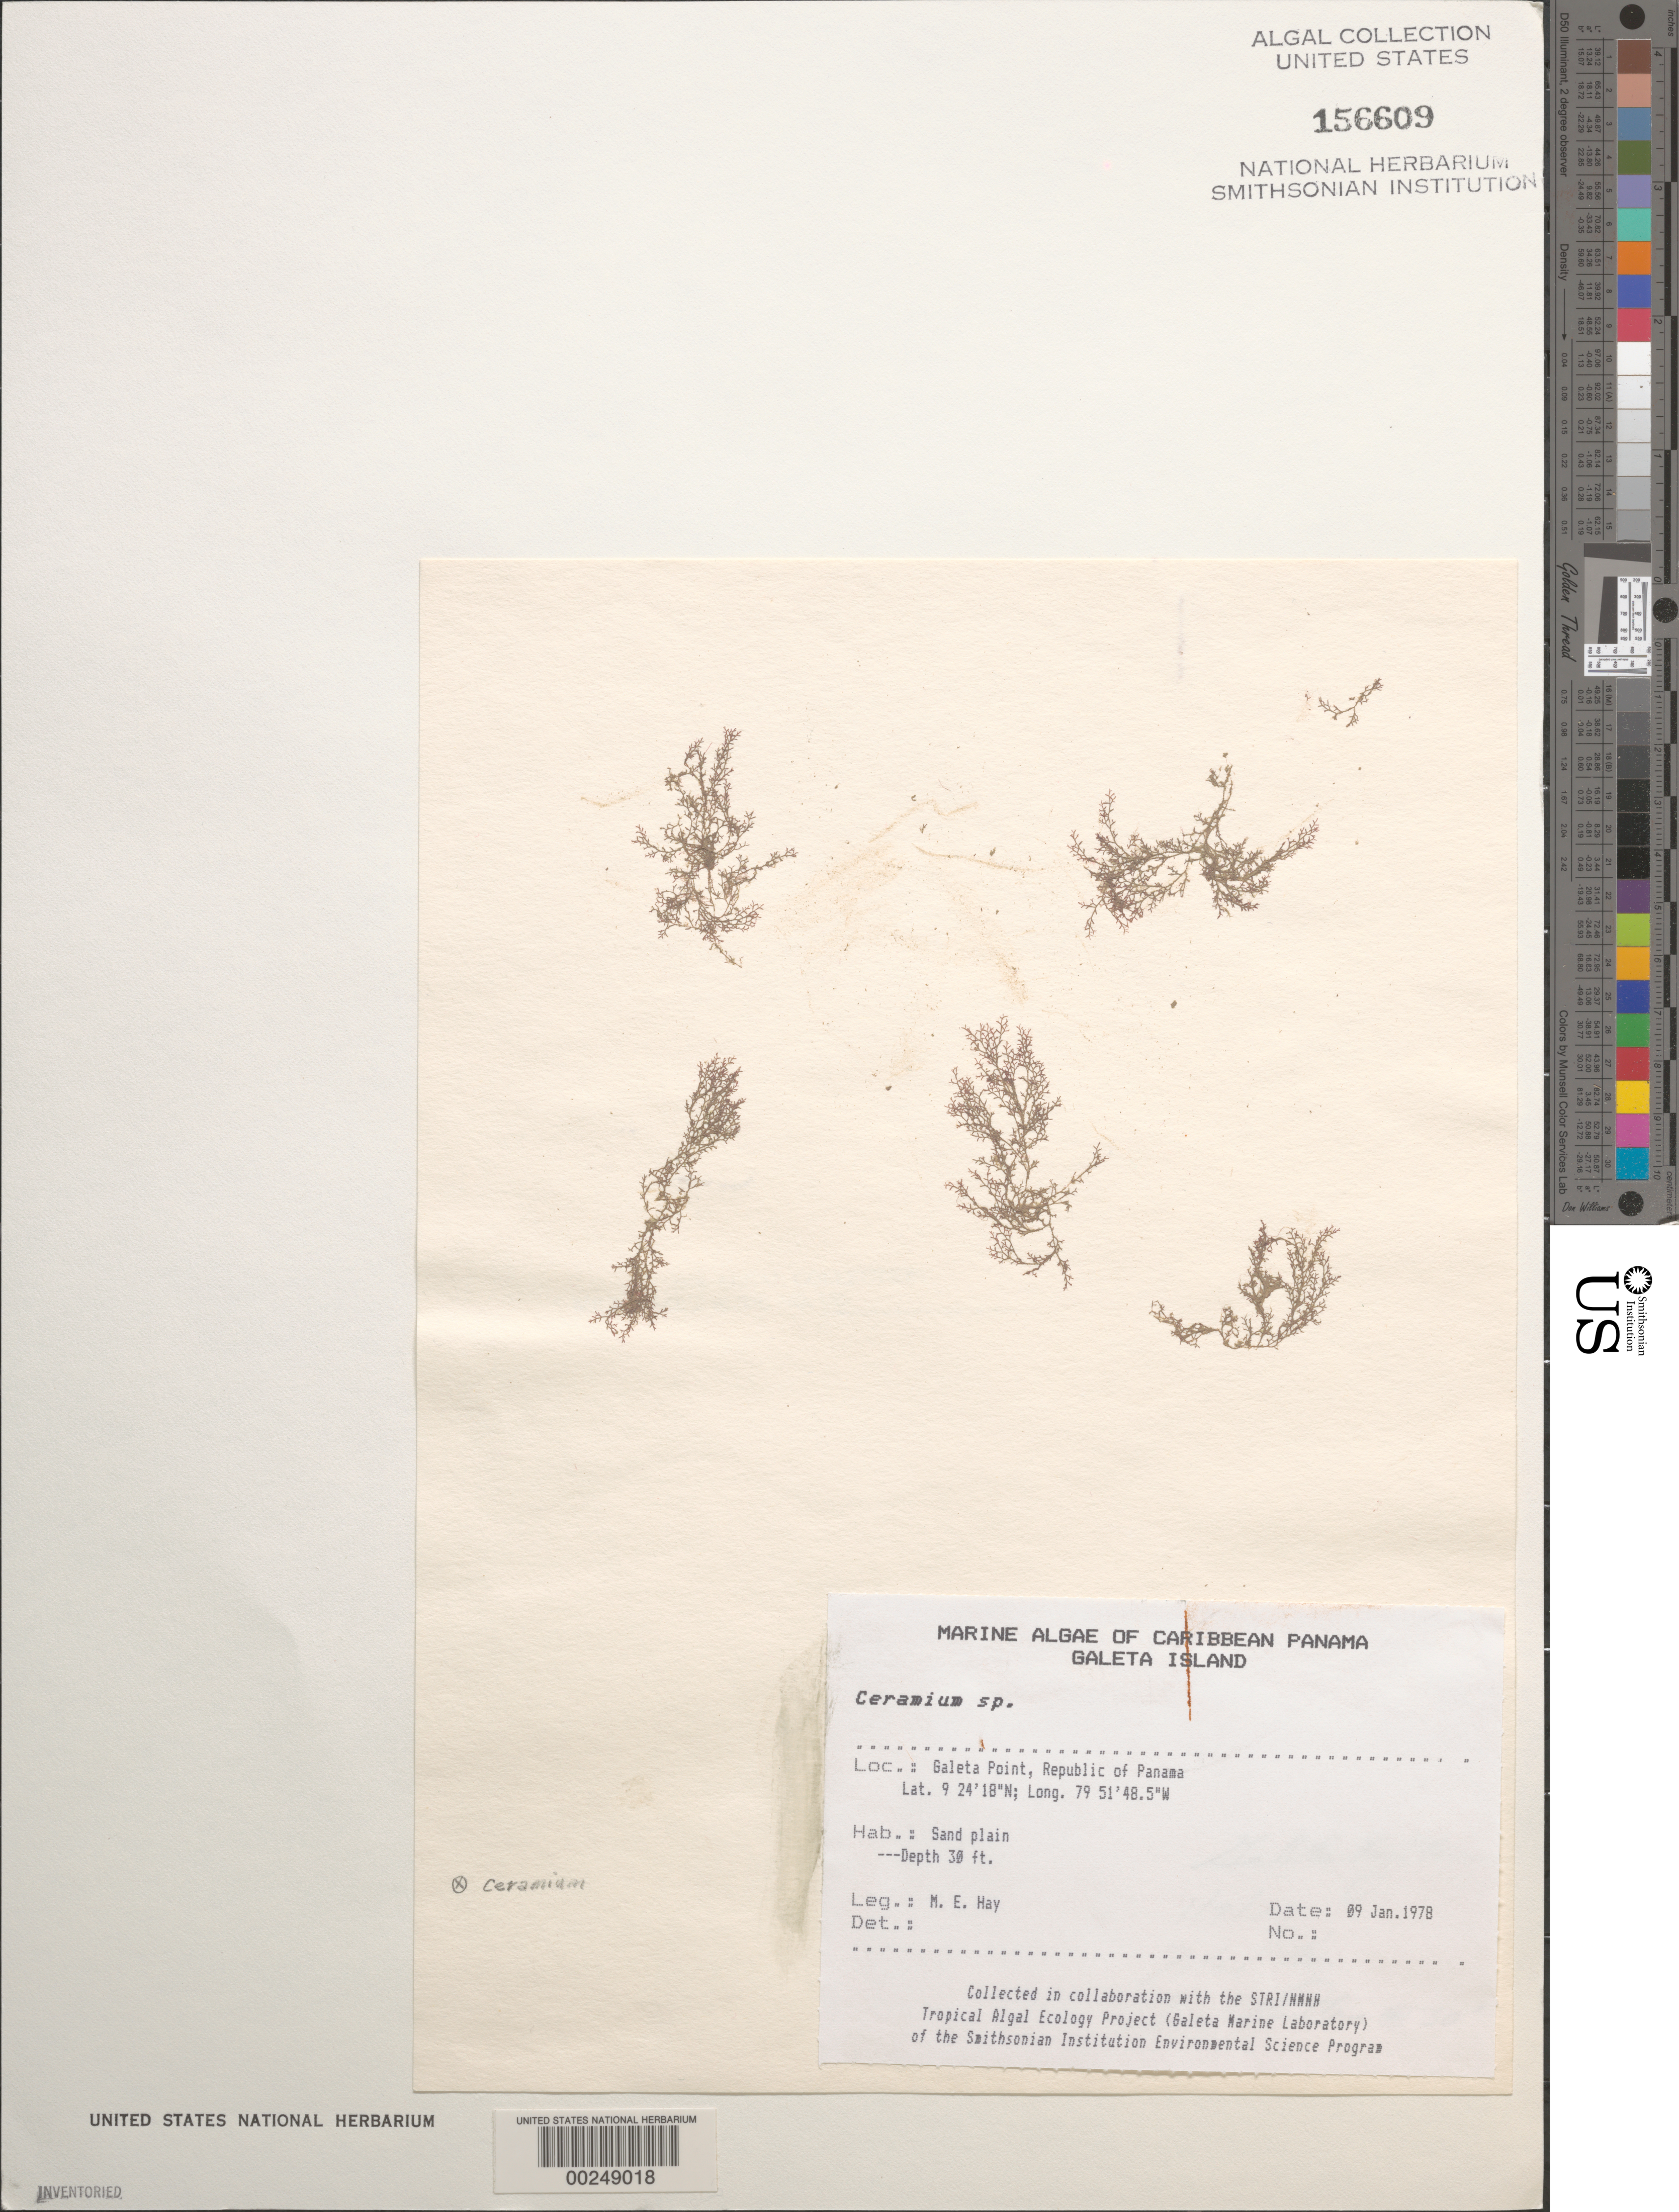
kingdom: Plantae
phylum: Rhodophyta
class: Florideophyceae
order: Ceramiales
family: Ceramiaceae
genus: Ceramium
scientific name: Ceramium sp.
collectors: M. E. Hay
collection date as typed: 09 Jan 1978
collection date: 1978-01-09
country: Panama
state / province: Colón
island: Galeta Island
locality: Galeta Point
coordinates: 9 24' 18" N, 79 51' 48.5" W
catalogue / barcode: US 156609